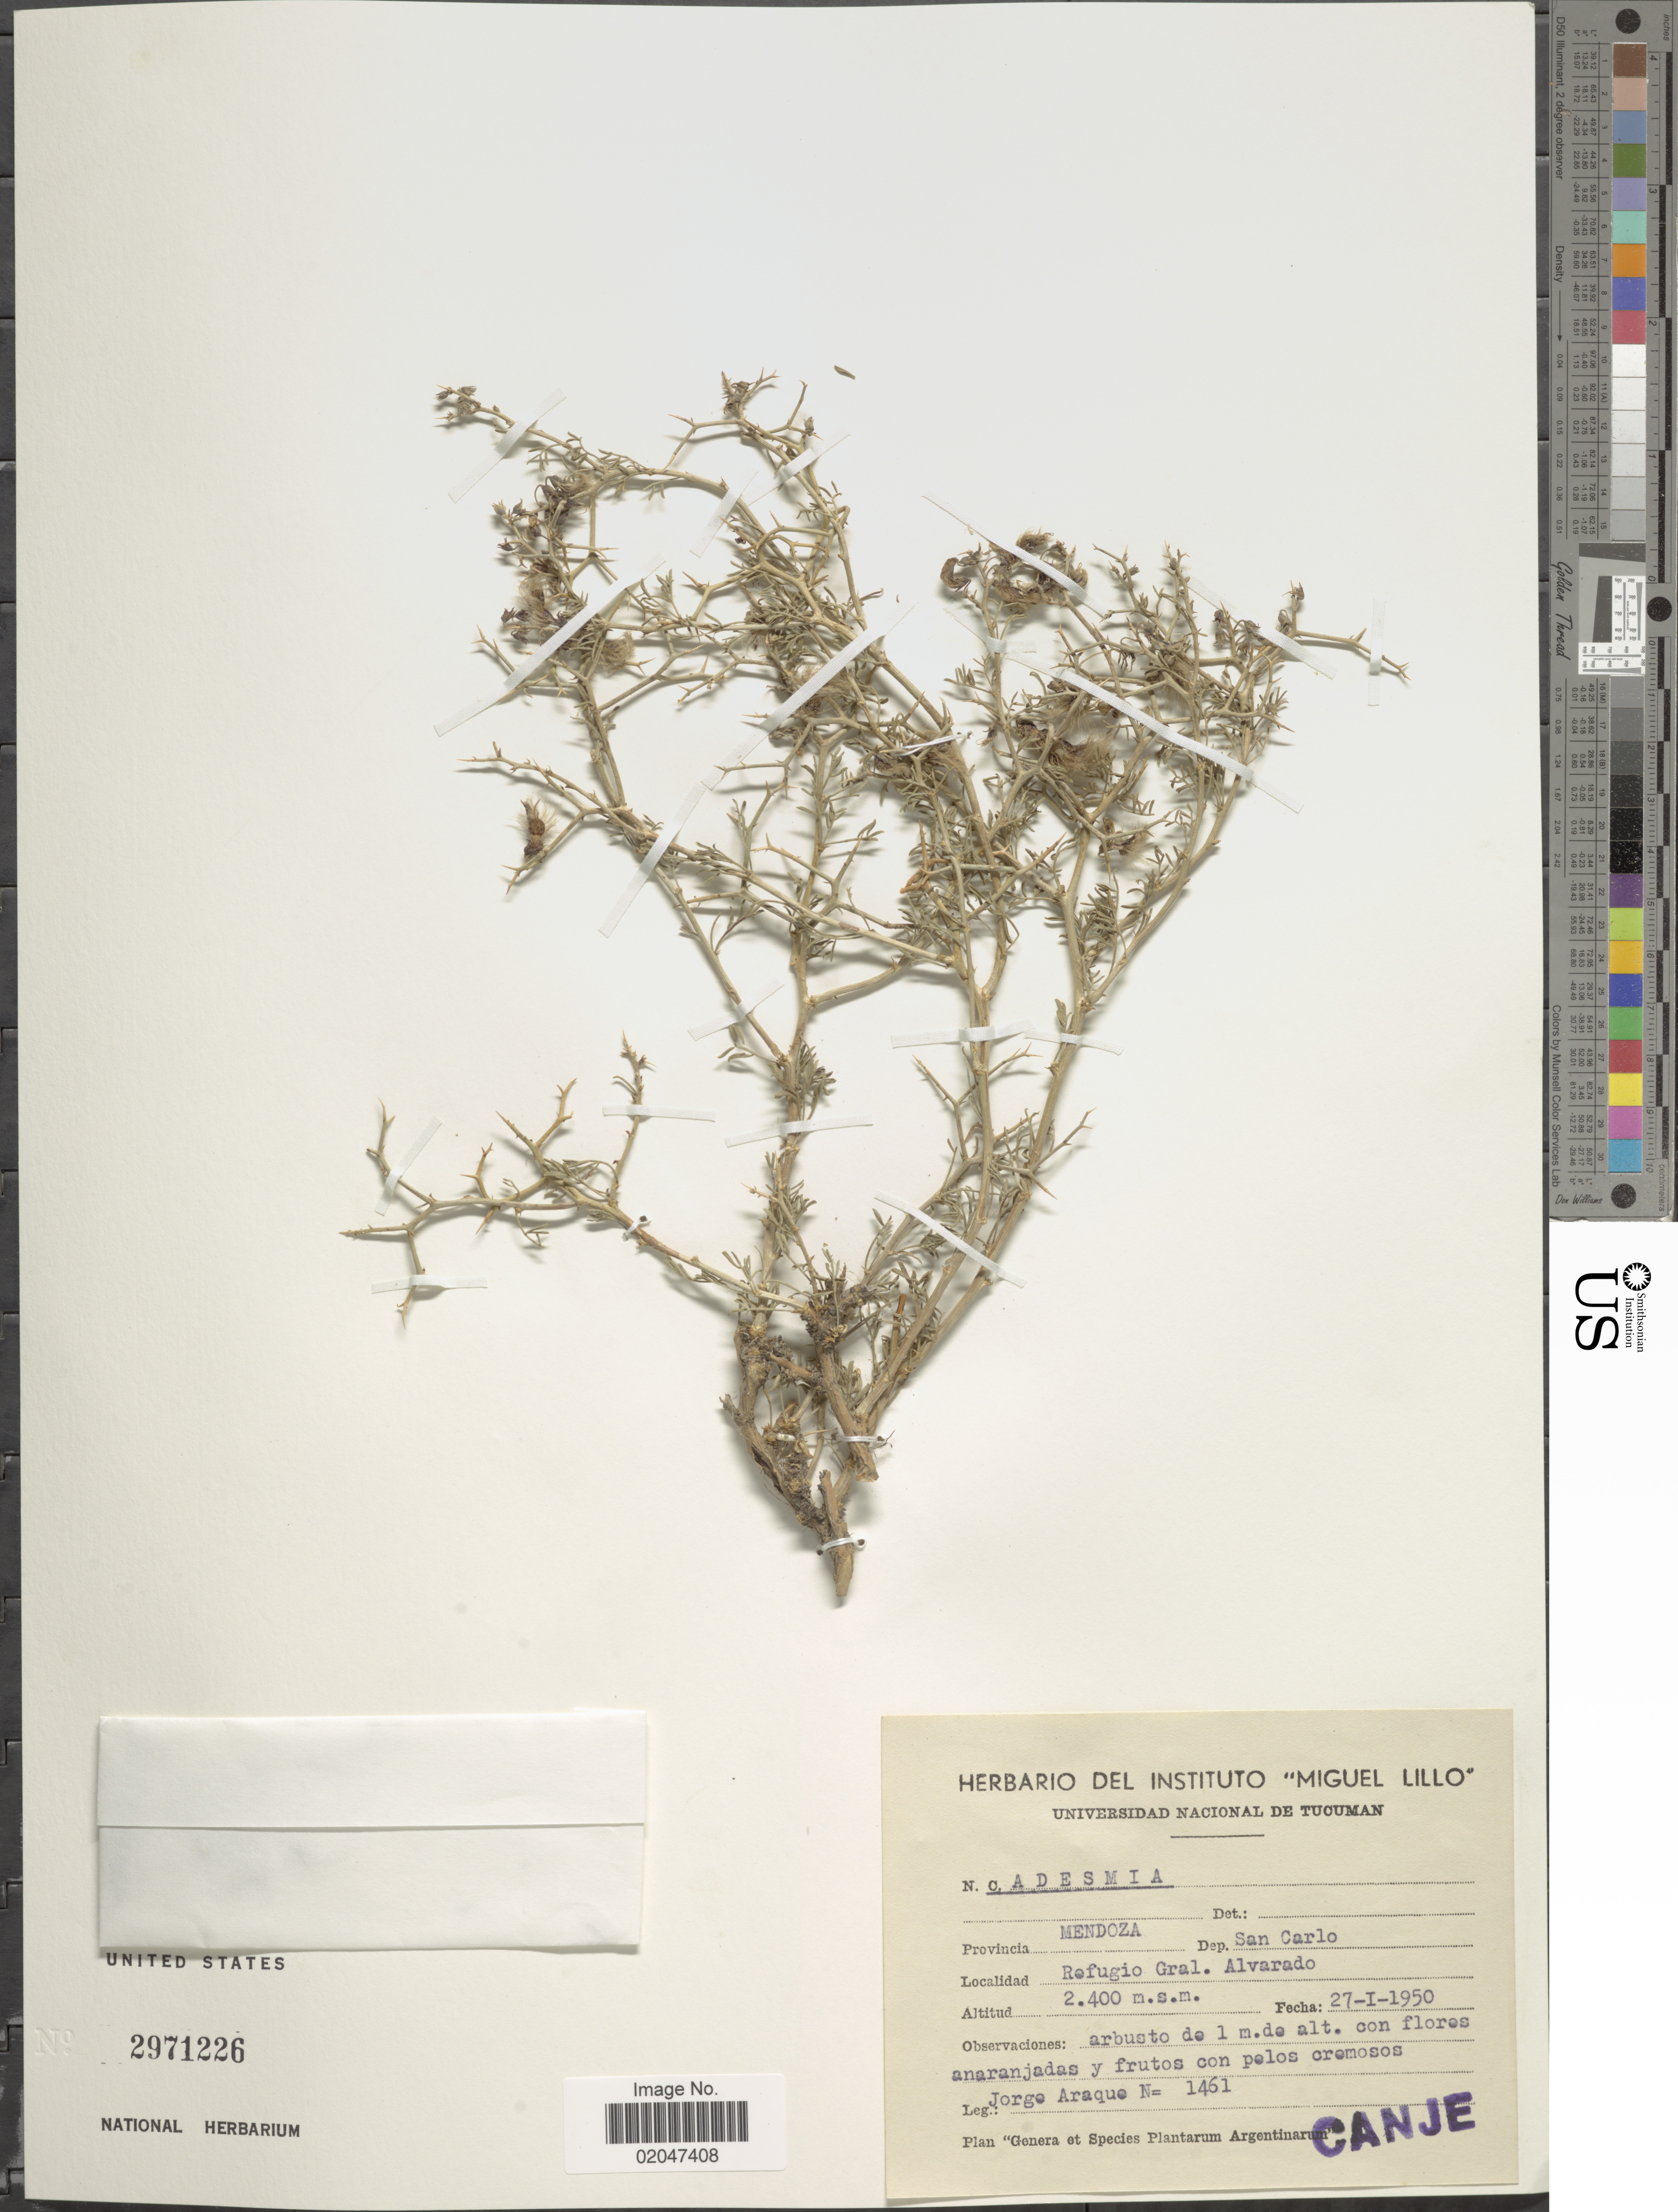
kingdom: Plantae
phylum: Tracheophyta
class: Magnoliopsida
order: Fabales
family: Fabaceae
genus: Adesmia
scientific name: Adesmia sp.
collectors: J. Araque Molina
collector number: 1461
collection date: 1950-01-27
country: Argentina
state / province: Mendoza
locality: Dep. San Carlo. Refugio Gral. Alvarado. Argentinarum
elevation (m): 2400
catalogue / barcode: US 2971226